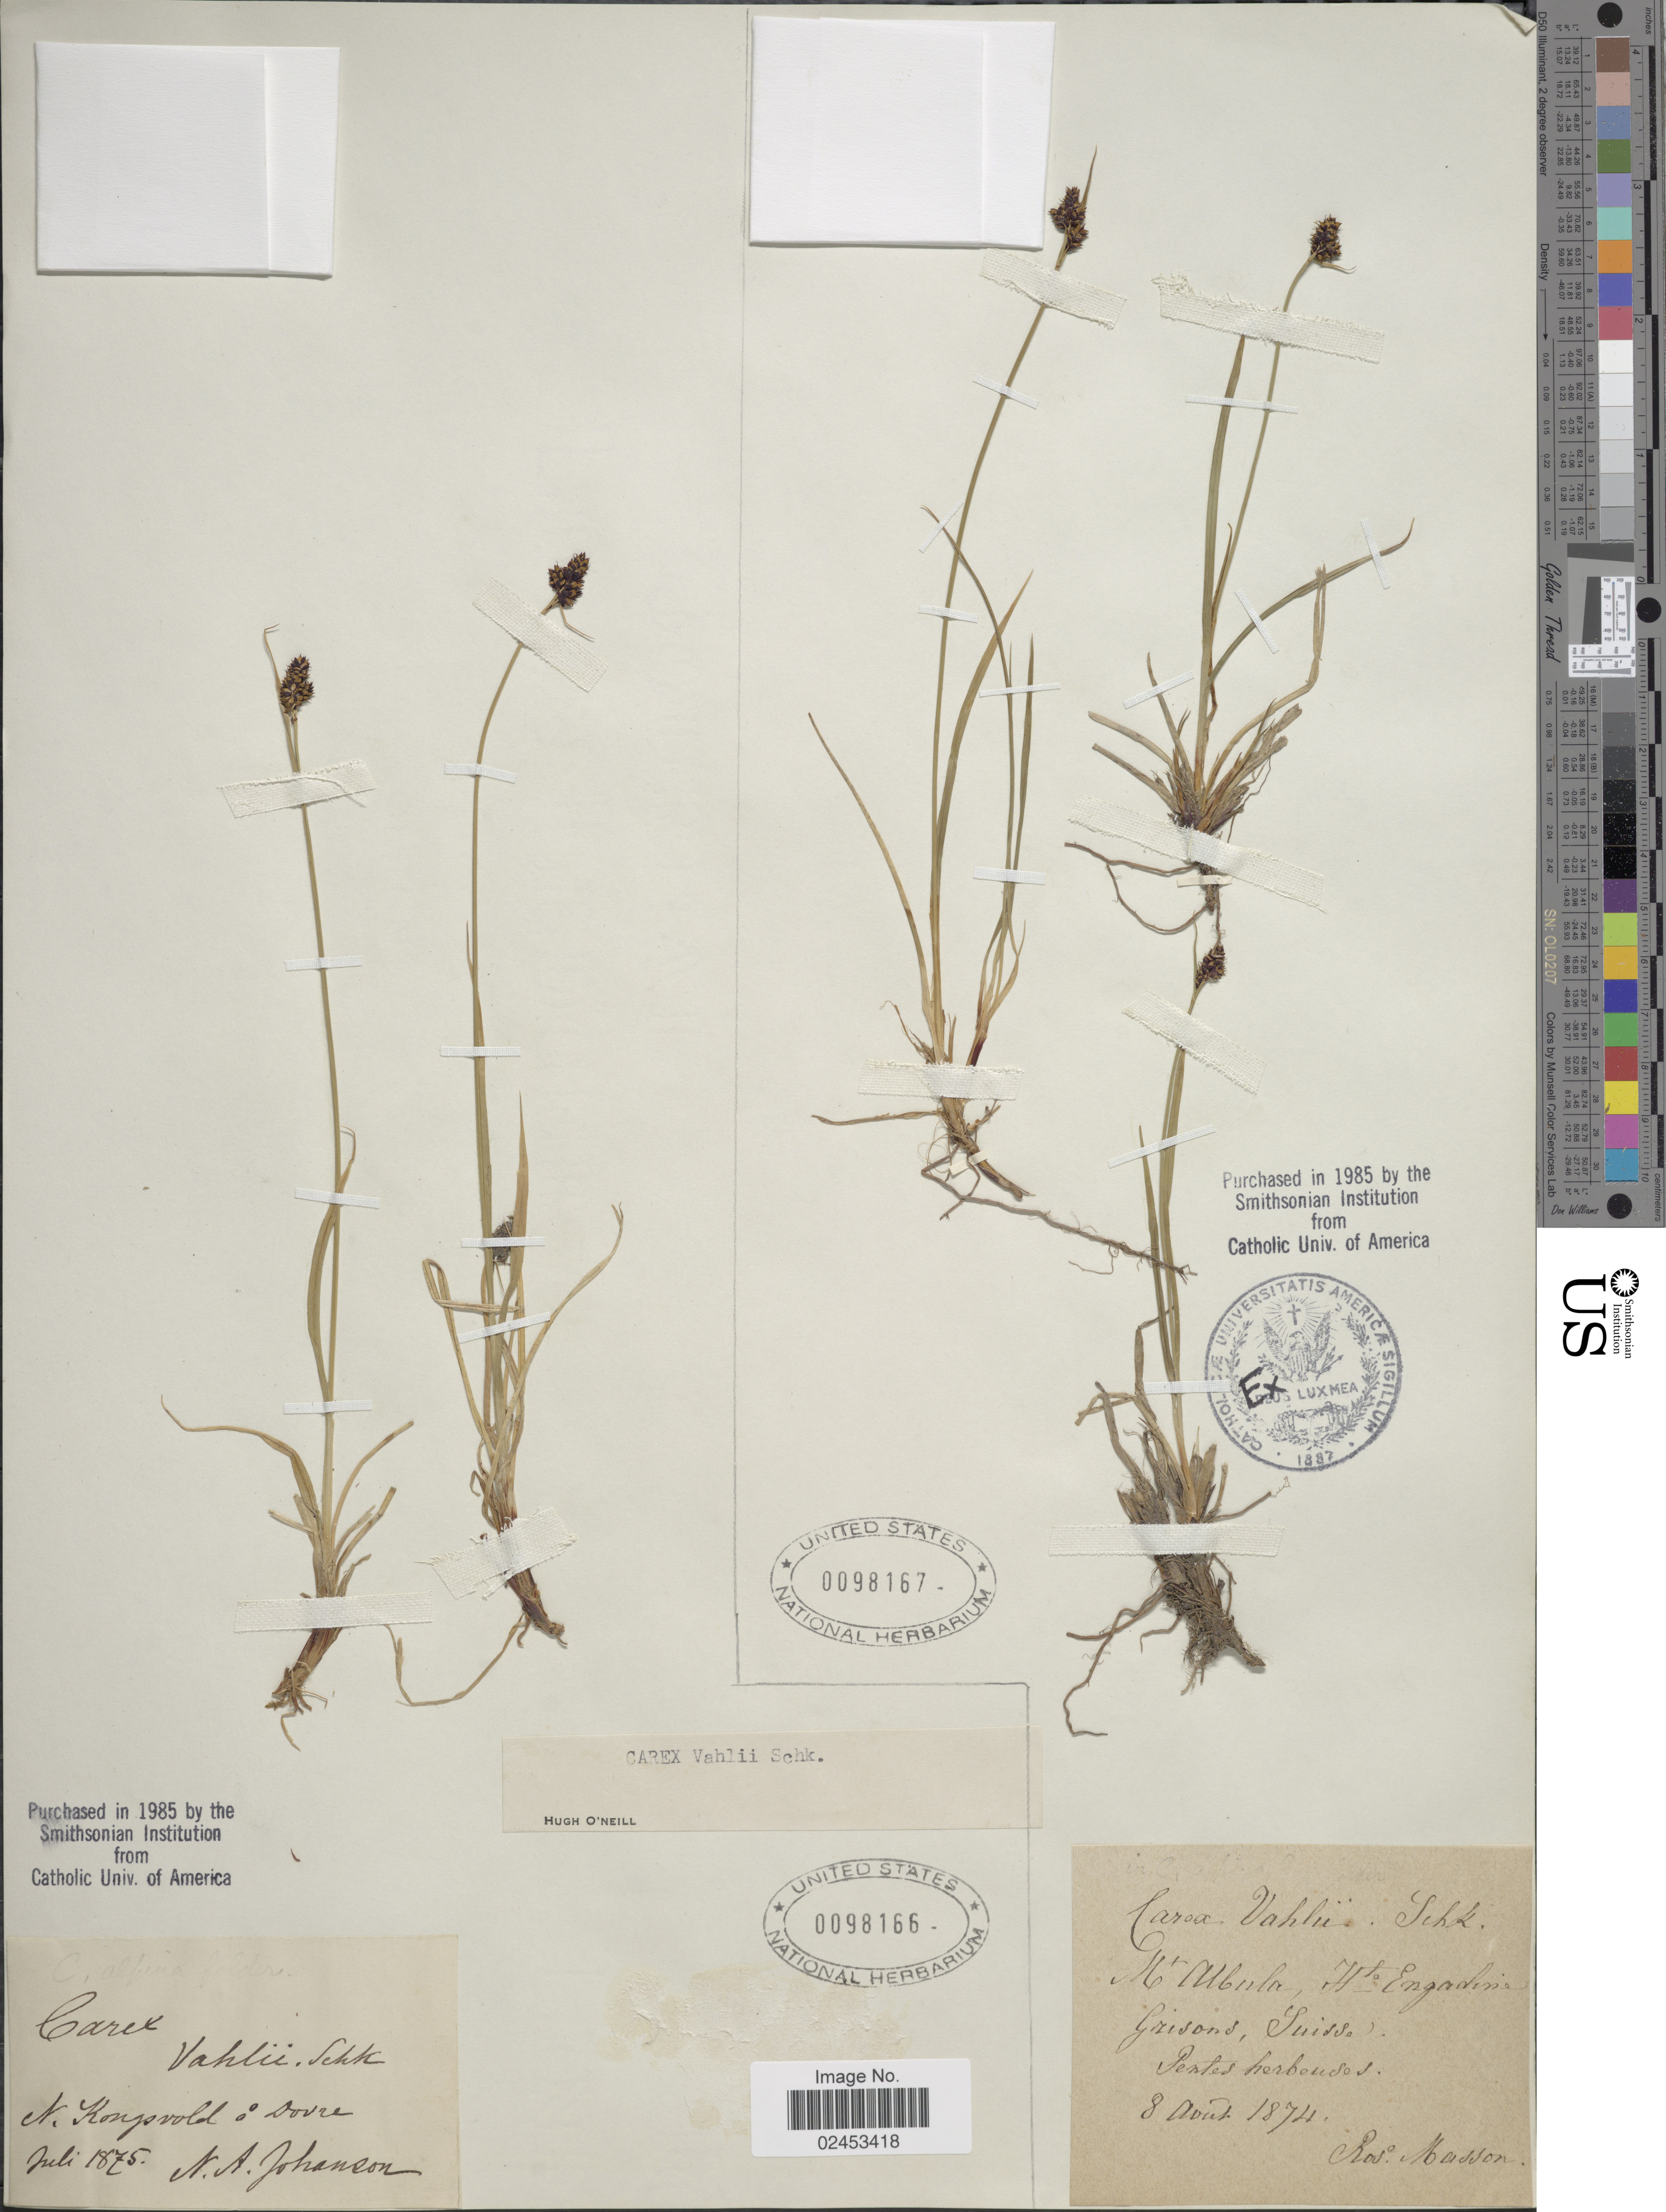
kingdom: Plantae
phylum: Tracheophyta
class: Liliopsida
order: Poales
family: Cyperaceae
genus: Carex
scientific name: Carex norvegica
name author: Retz.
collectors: R. Masson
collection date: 1874-08-08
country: Switzerland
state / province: Graubunden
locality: Mt Albula, Hte Engadine, Grisons, Suisse, Pentes herbeuses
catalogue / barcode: US 98167-2